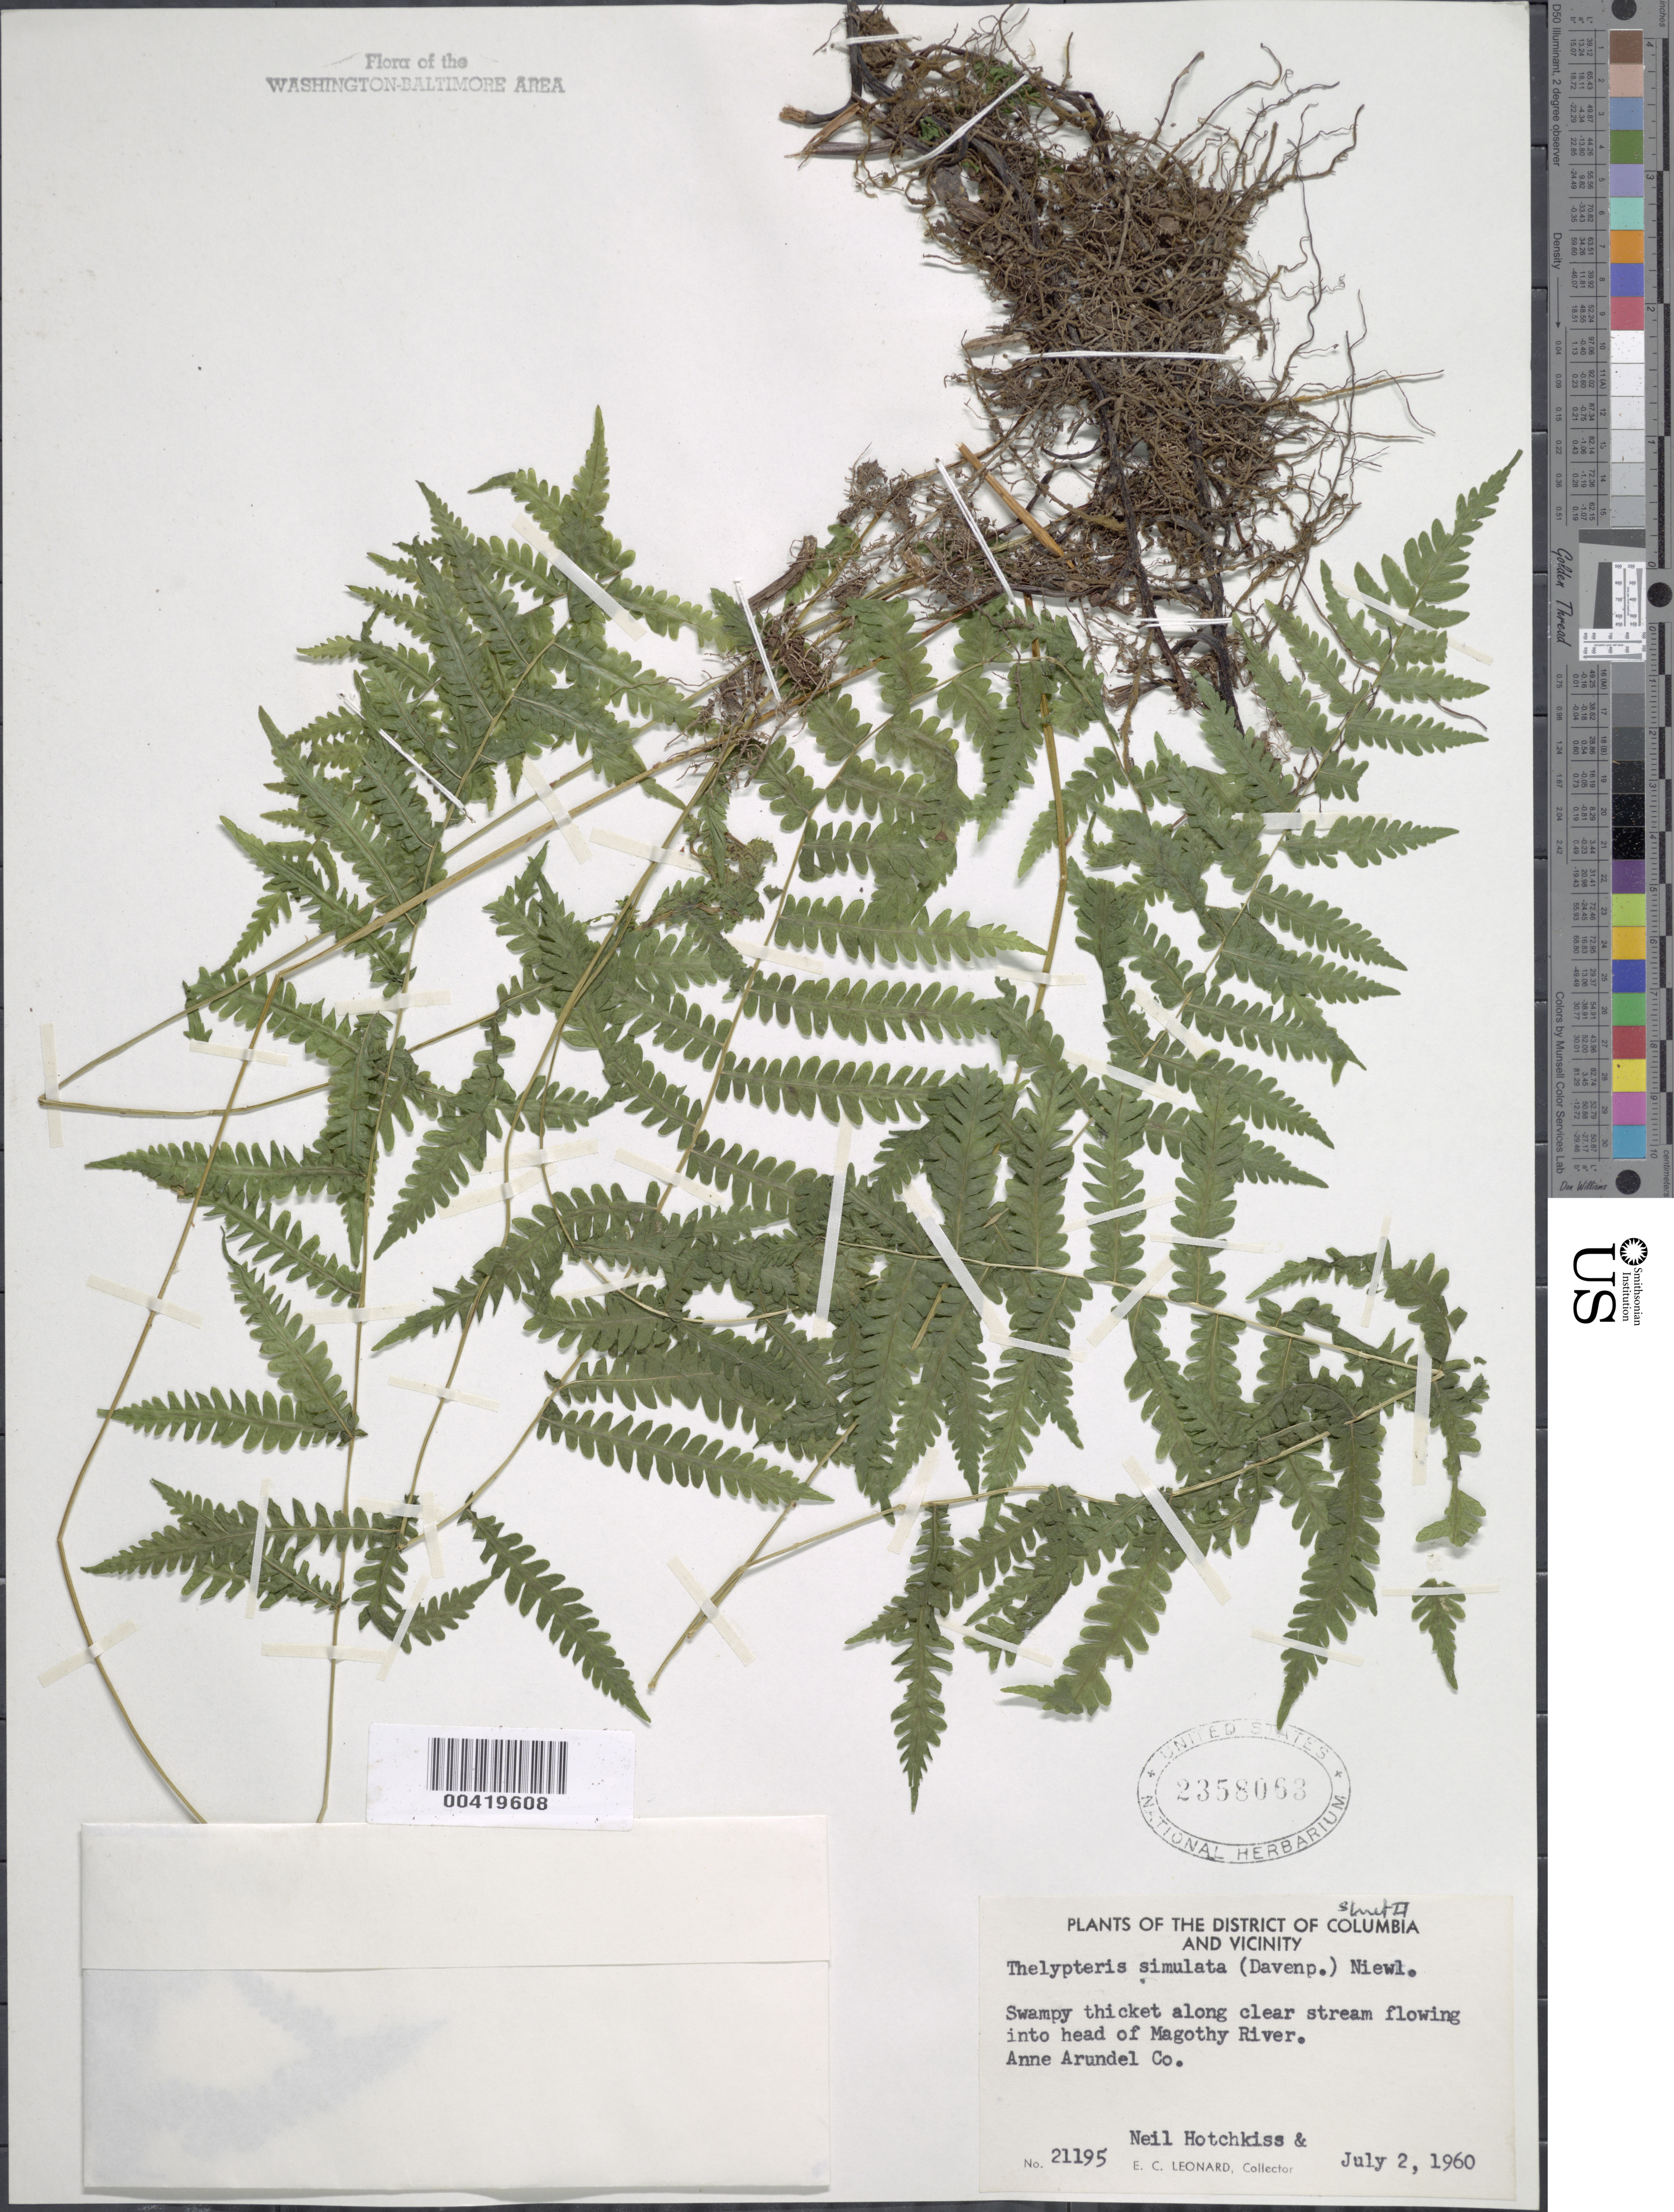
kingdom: Plantae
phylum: Tracheophyta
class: Polypodiopsida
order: Polypodiales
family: Thelypteridaceae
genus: Parathelypteris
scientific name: Parathelypteris simulata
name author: (Davenp.) Holttum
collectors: N. Hotchkiss & E. C. Leonard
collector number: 21195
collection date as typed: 02 Jul 1960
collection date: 1960-07-02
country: United States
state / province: Maryland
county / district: Anne Arundel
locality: Magothy River Tributary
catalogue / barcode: US 2358063